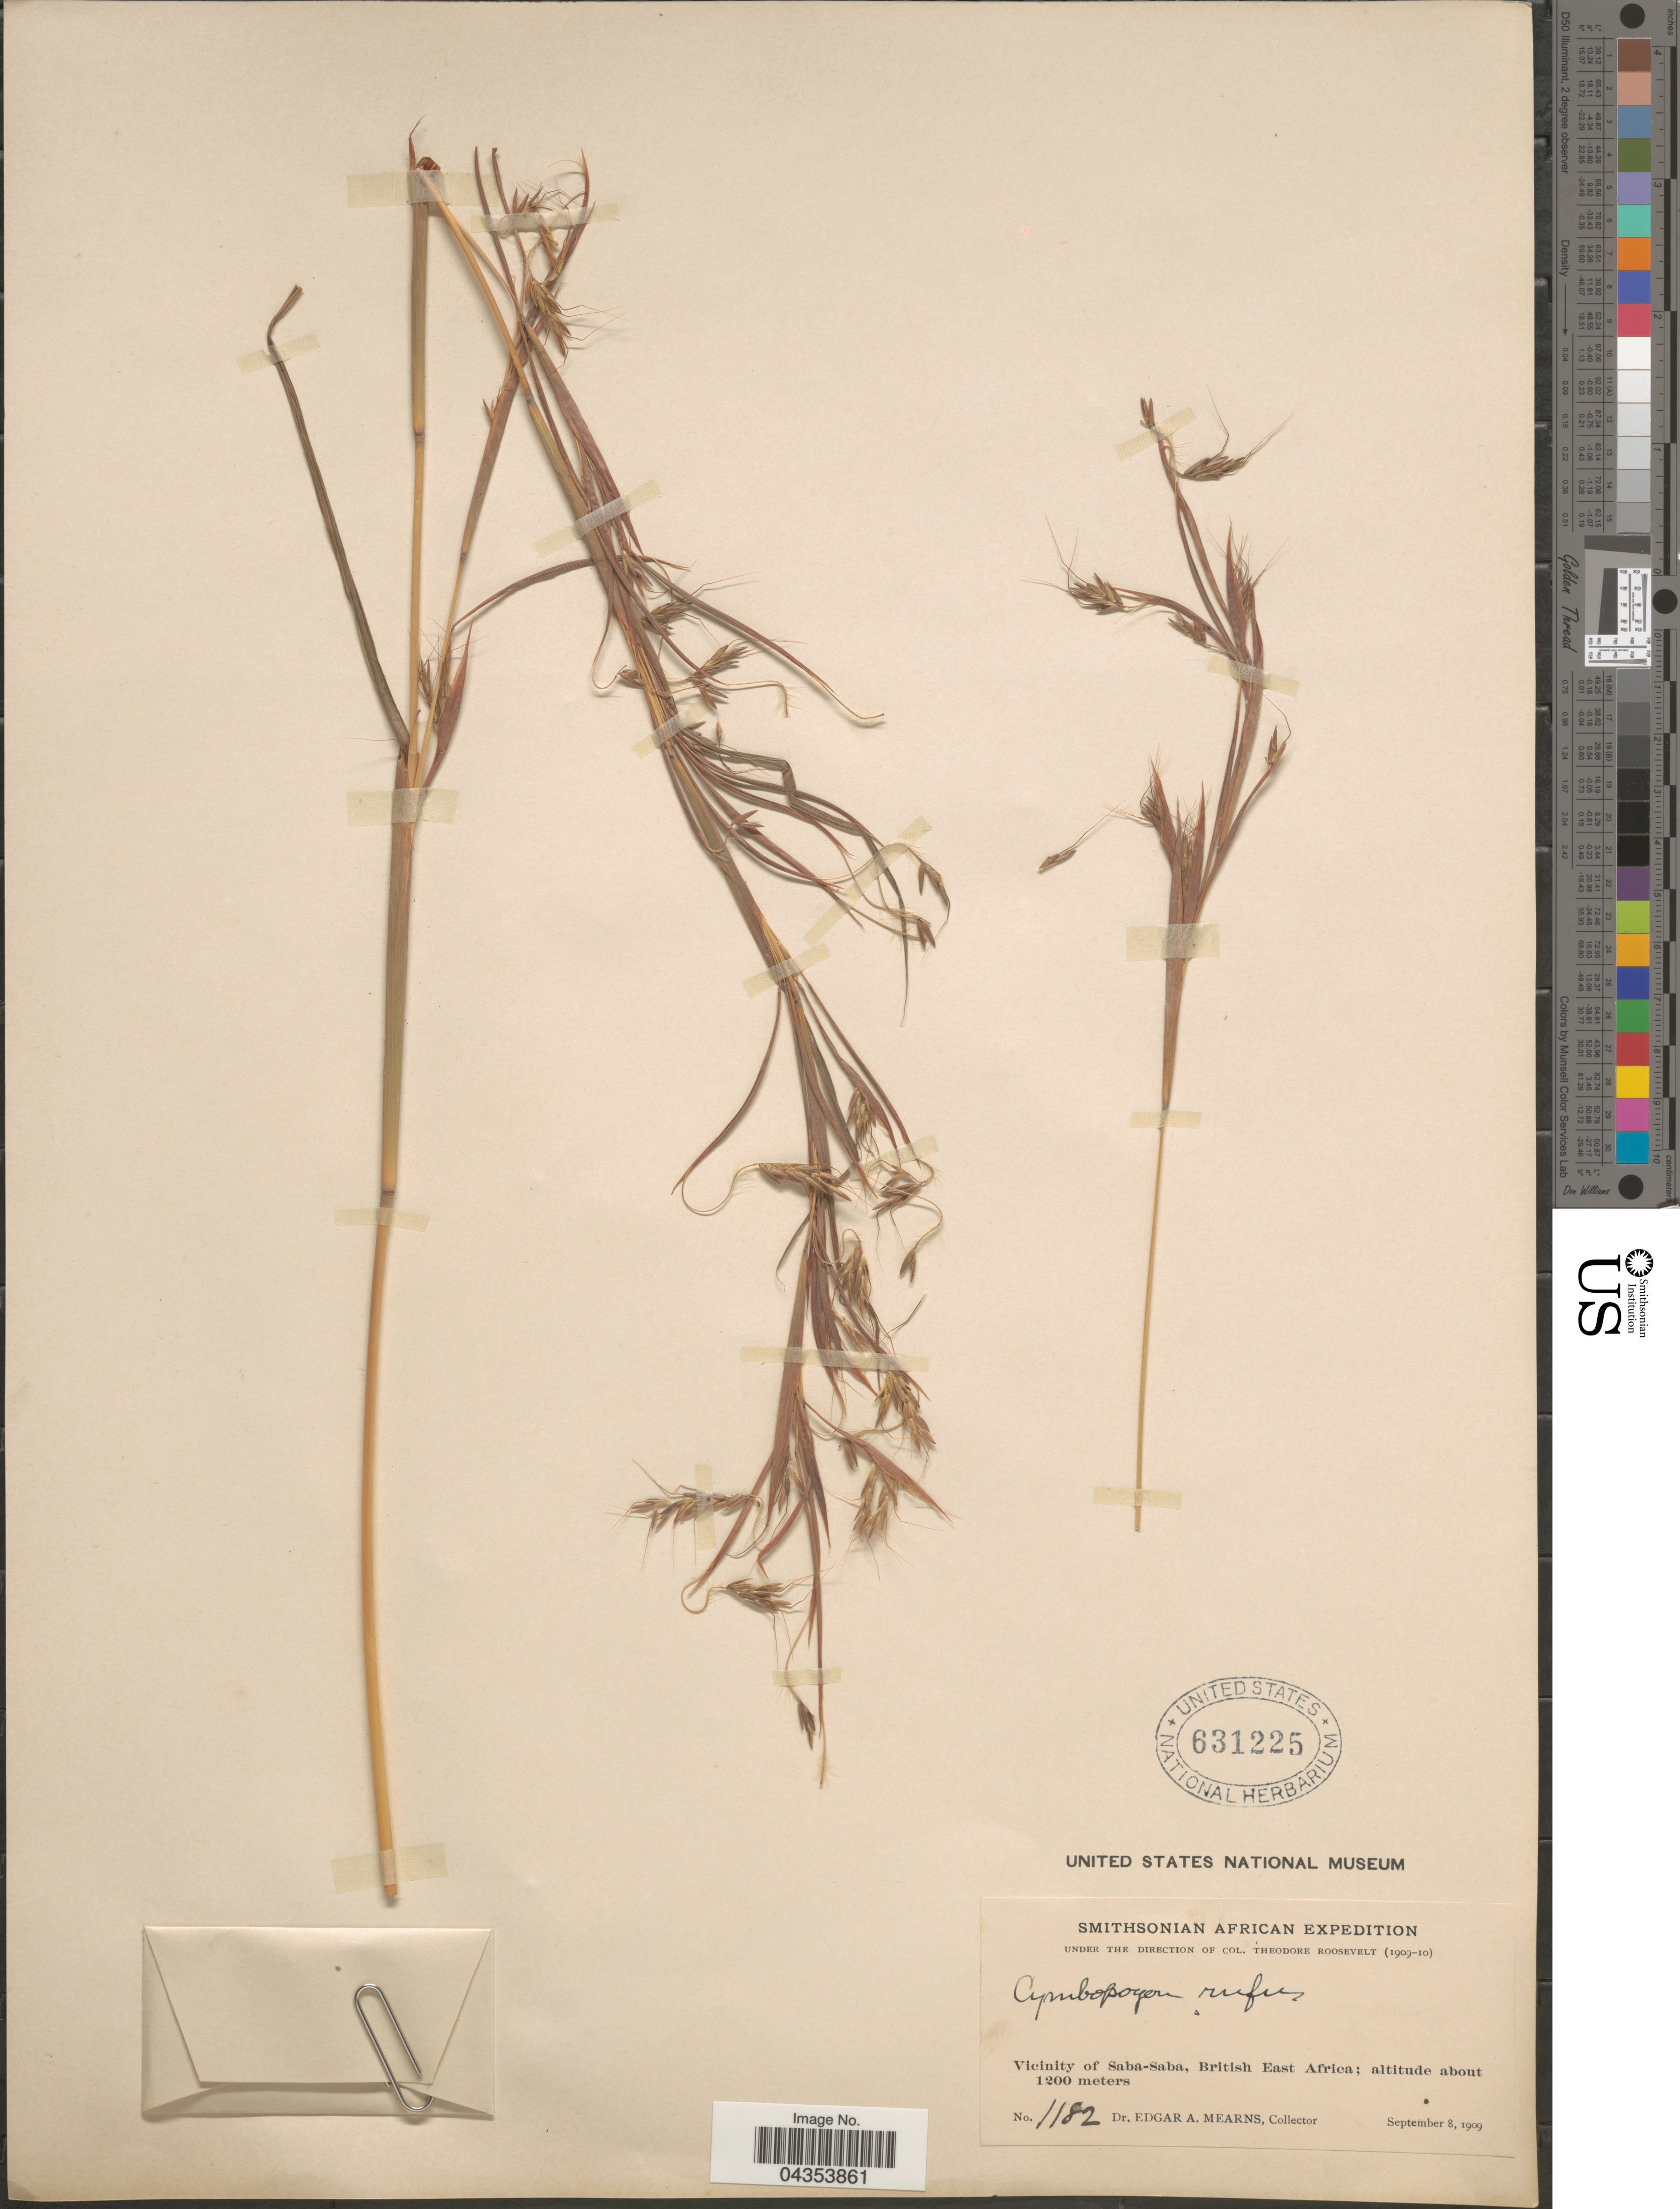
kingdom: Plantae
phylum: Tracheophyta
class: Liliopsida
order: Poales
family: Poaceae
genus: Hyparrhenia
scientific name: Hyparrhenia rufa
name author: (Nees) Stapf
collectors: E. A. Mearns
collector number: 1182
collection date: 1909-09-08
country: Kenya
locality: Smithsonian African Expedition. Vicinity of Saba-Saba, British East Africa.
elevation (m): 1200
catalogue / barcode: US 631225